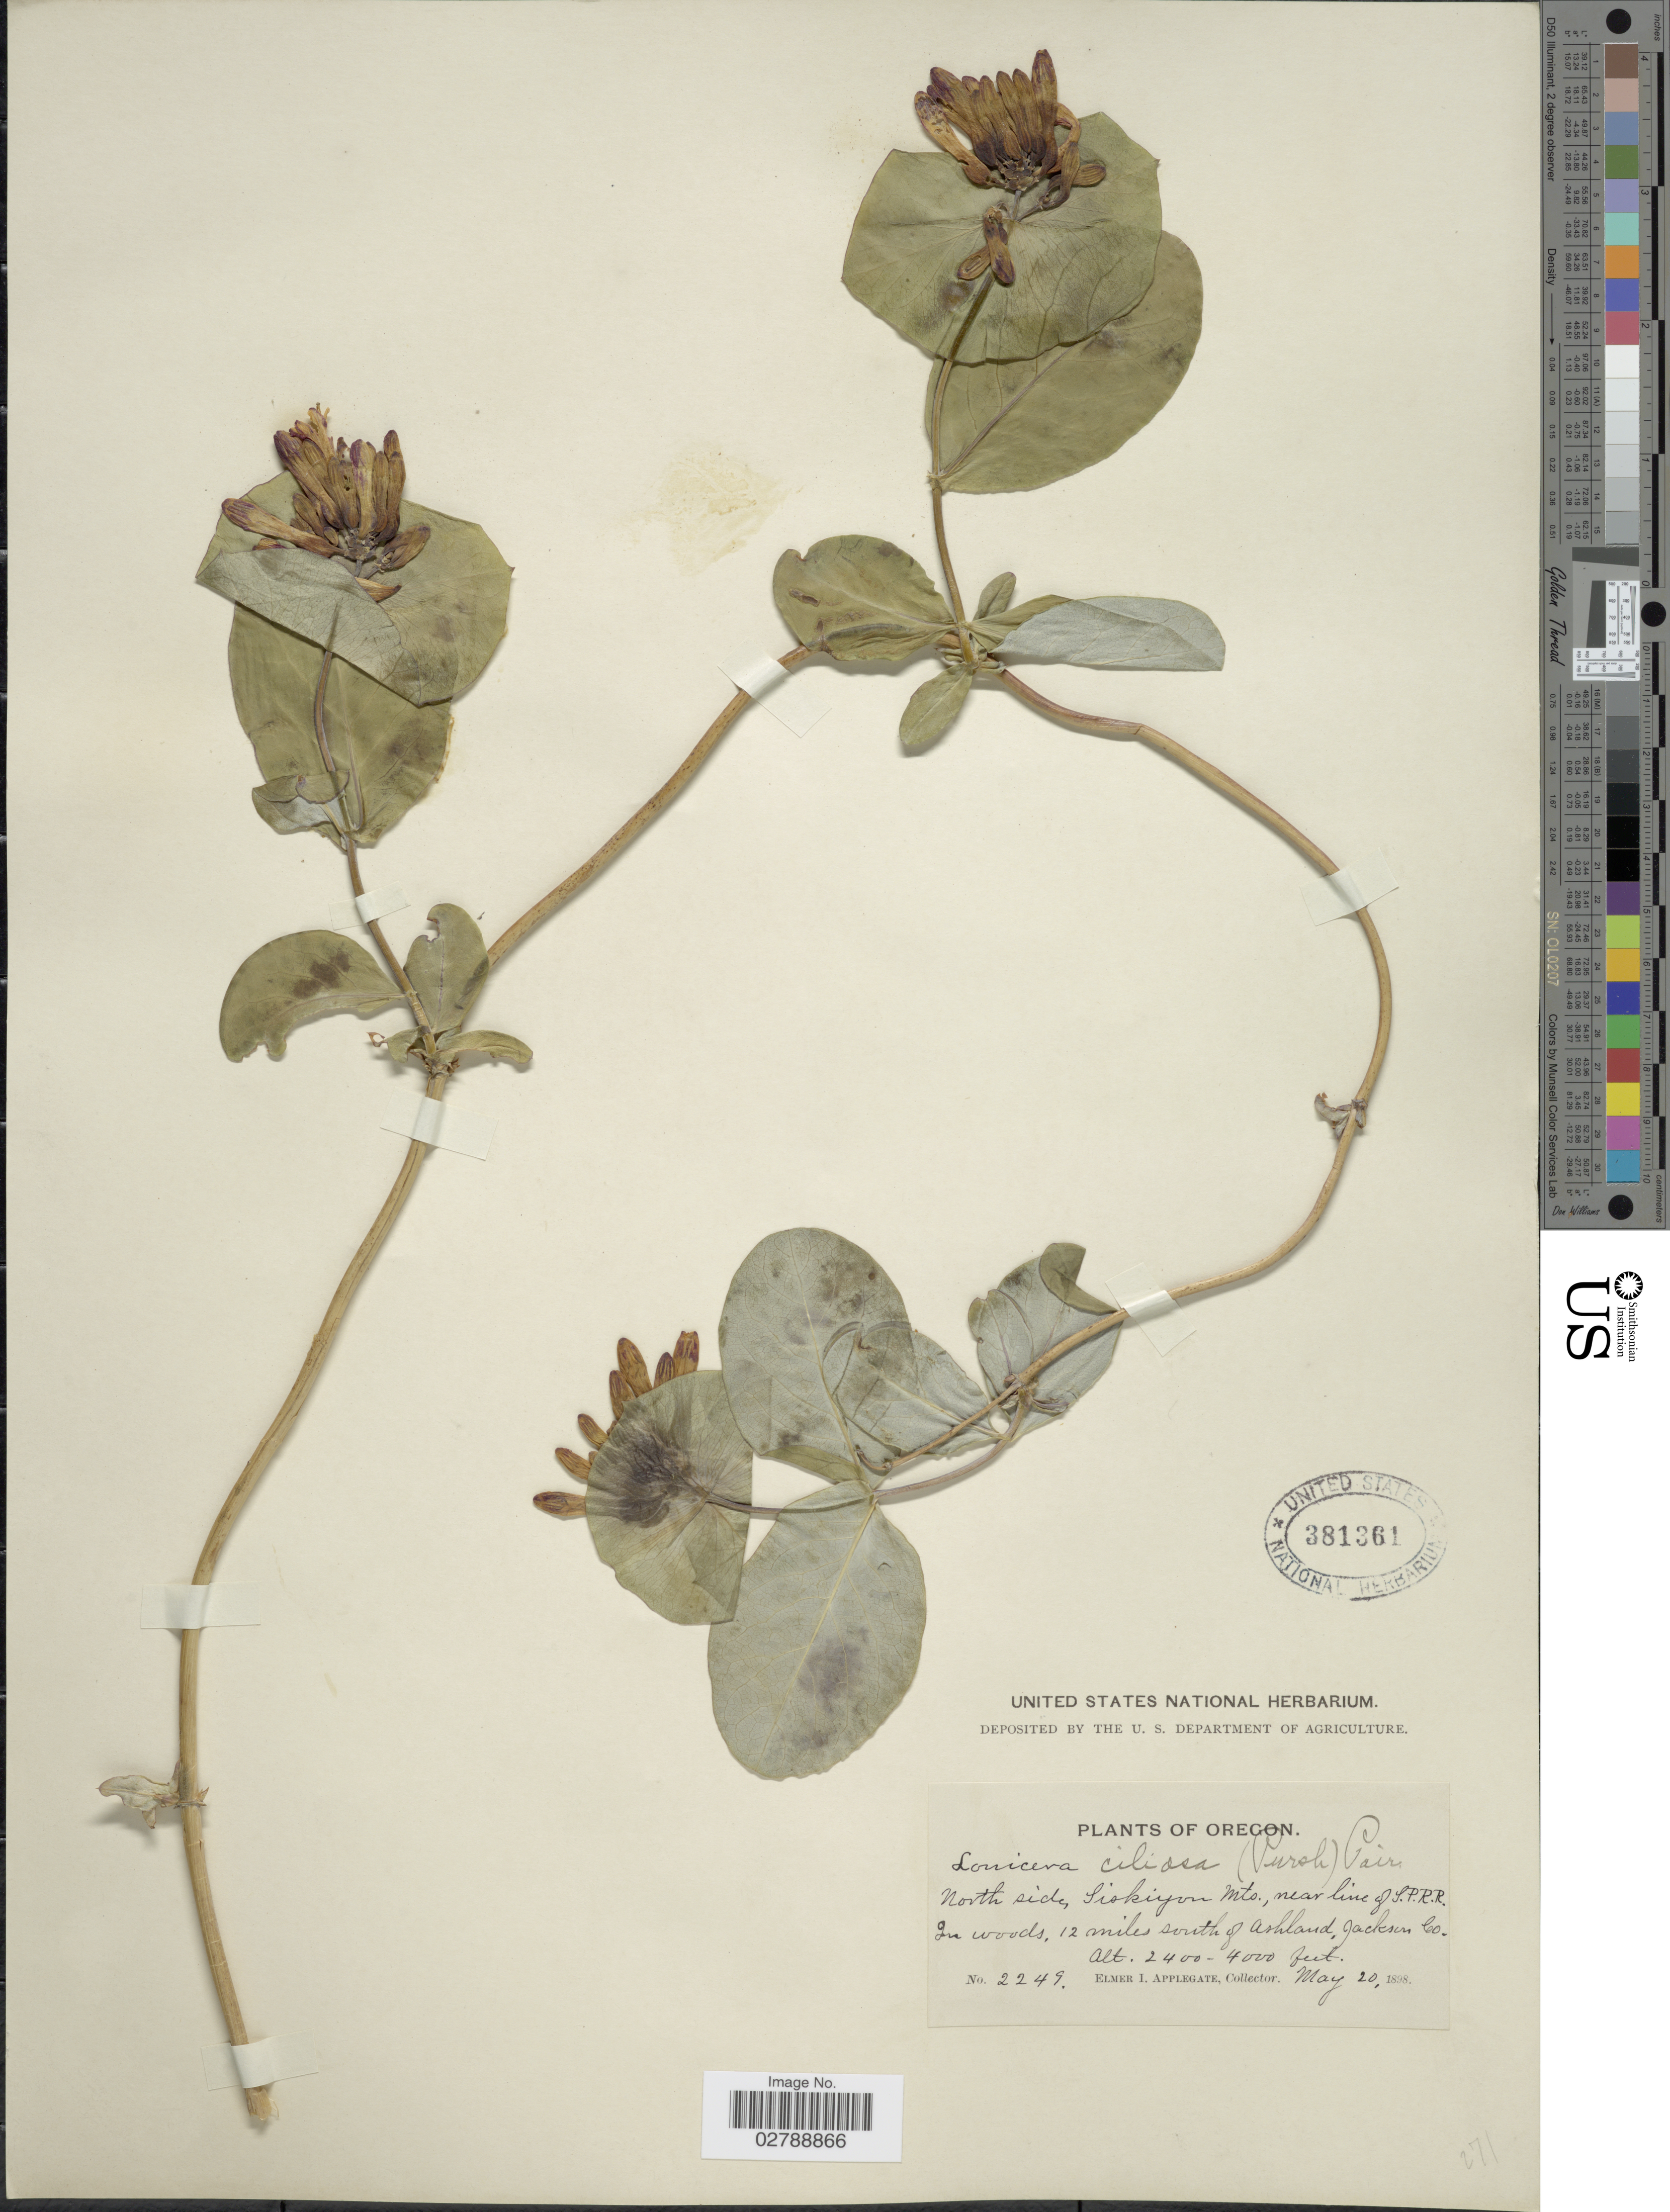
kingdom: Plantae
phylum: Tracheophyta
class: Magnoliopsida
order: Dipsacales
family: Caprifoliaceae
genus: Lonicera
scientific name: Lonicera ciliosa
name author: Poir.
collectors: E. I. Applegate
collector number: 2249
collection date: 1898-05-20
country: United States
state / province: Oregon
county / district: Jackson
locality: North side Siskiyon Mts., near line of S.P.R.R. In woods, 12 miles south of Ashland, Jackson Co.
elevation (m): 732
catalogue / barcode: US 381361